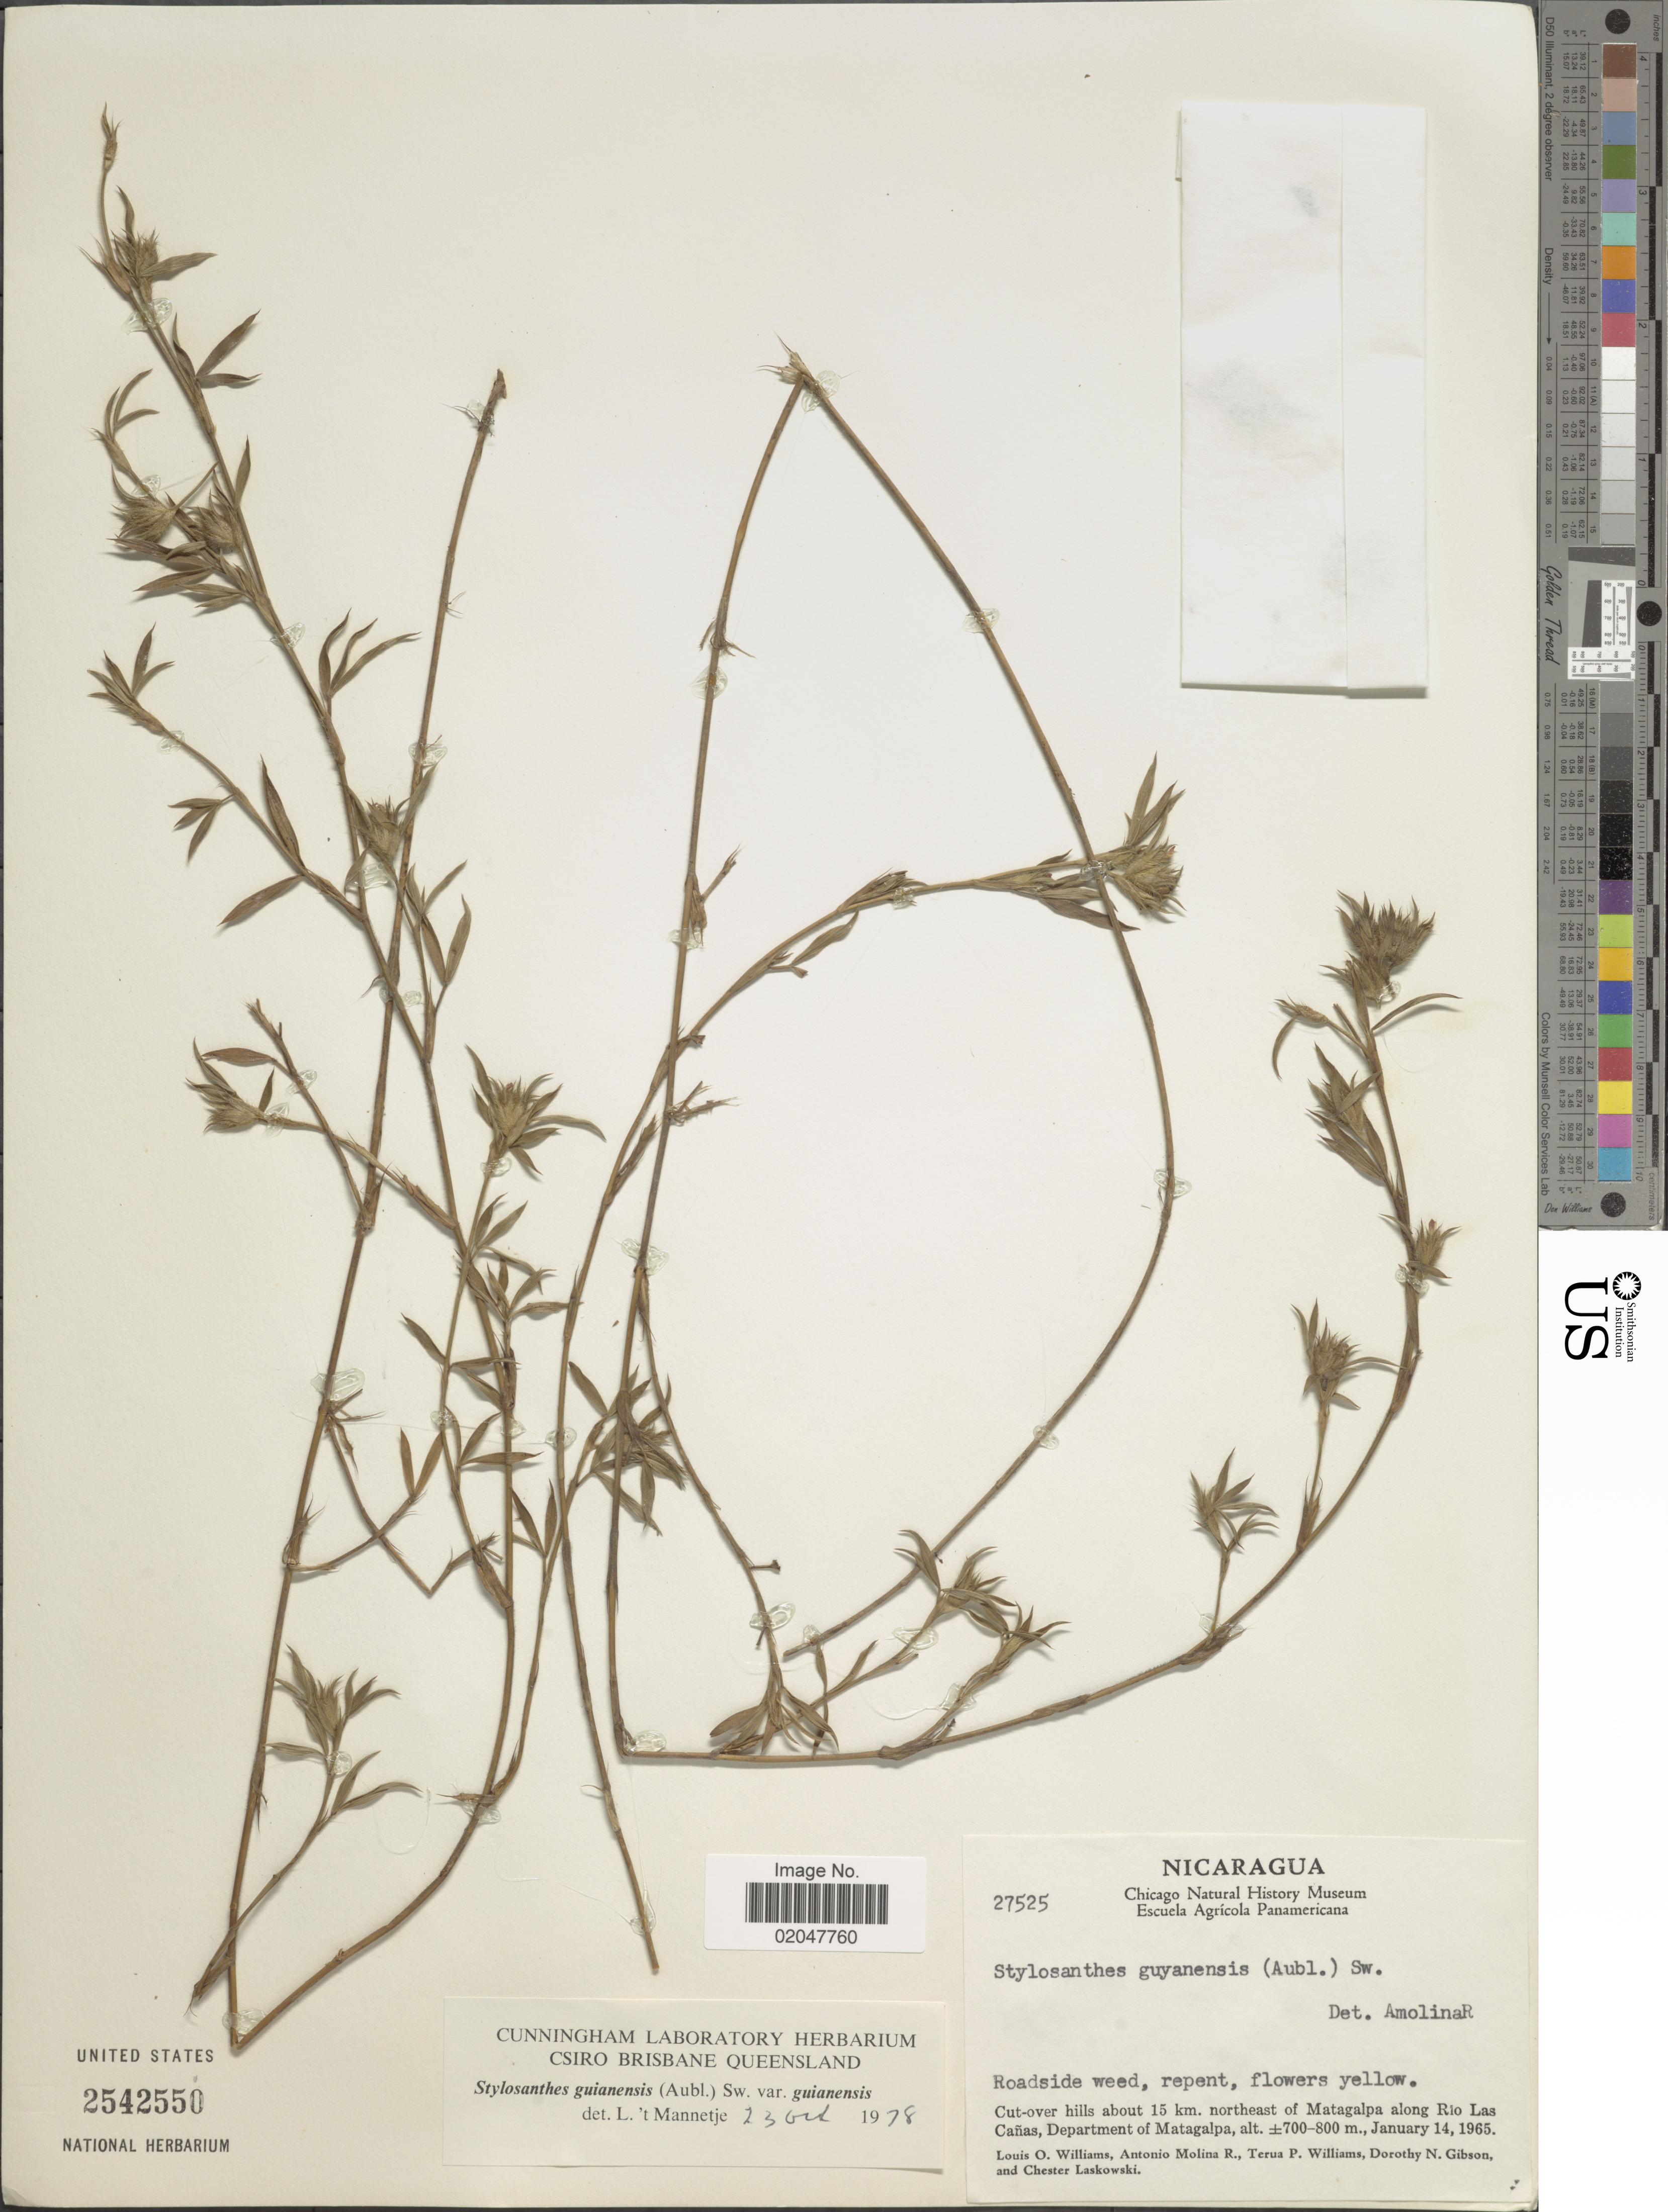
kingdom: Plantae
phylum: Tracheophyta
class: Magnoliopsida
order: Fabales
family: Fabaceae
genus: Stylosanthes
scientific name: Stylosanthes guianensis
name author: (Aubl.) Sw.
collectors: L. O. Williams, A. Molina R., T. P. Williams, D. N. Gibson & C. Laskowski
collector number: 27525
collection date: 1965-01-14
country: Nicaragua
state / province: Matagalpa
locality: Cut over hills about 15 km. northeast of Matagalpa along Rio Las Canas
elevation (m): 700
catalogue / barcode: US 2542550